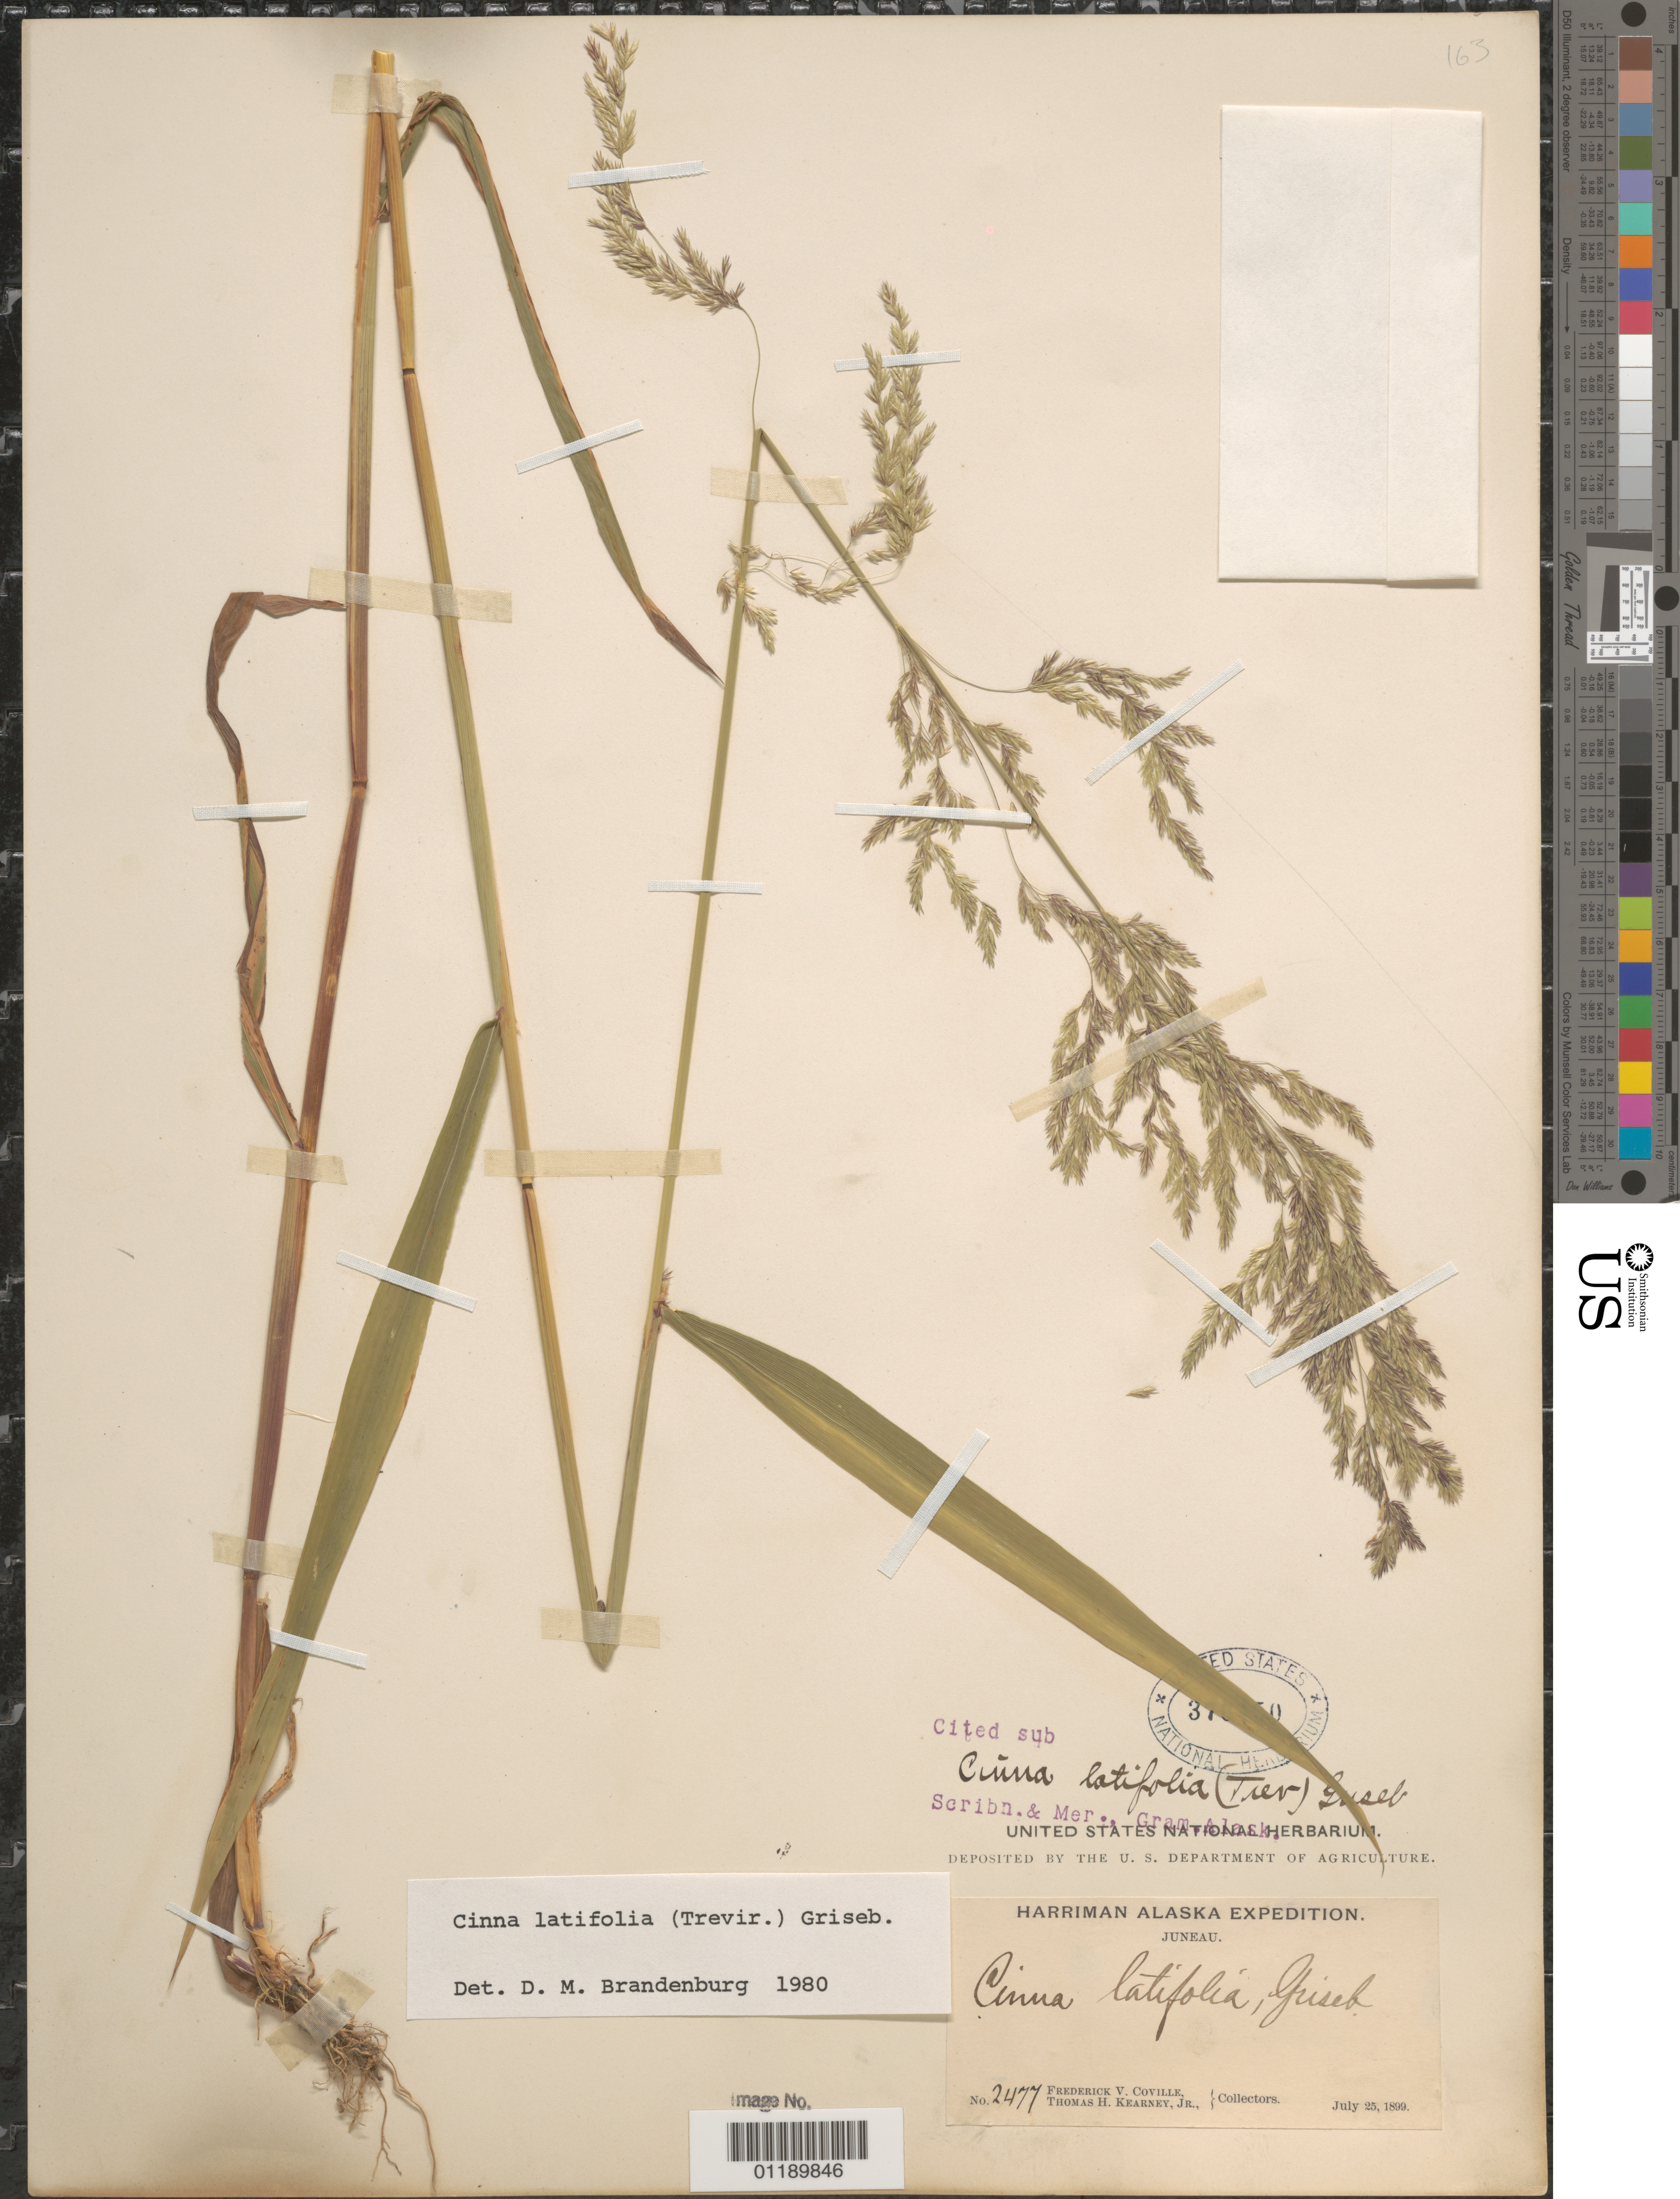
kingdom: Plantae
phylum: Tracheophyta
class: Liliopsida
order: Poales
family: Poaceae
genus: Cinna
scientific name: Cinna latifolia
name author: (Trevir. ex Goeppert) Griseb.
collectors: F. V. Coville & T. H. Kearney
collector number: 2477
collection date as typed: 25 Jul 1899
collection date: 1899-07-25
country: United States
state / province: Alaska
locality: Juneau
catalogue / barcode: US 376150